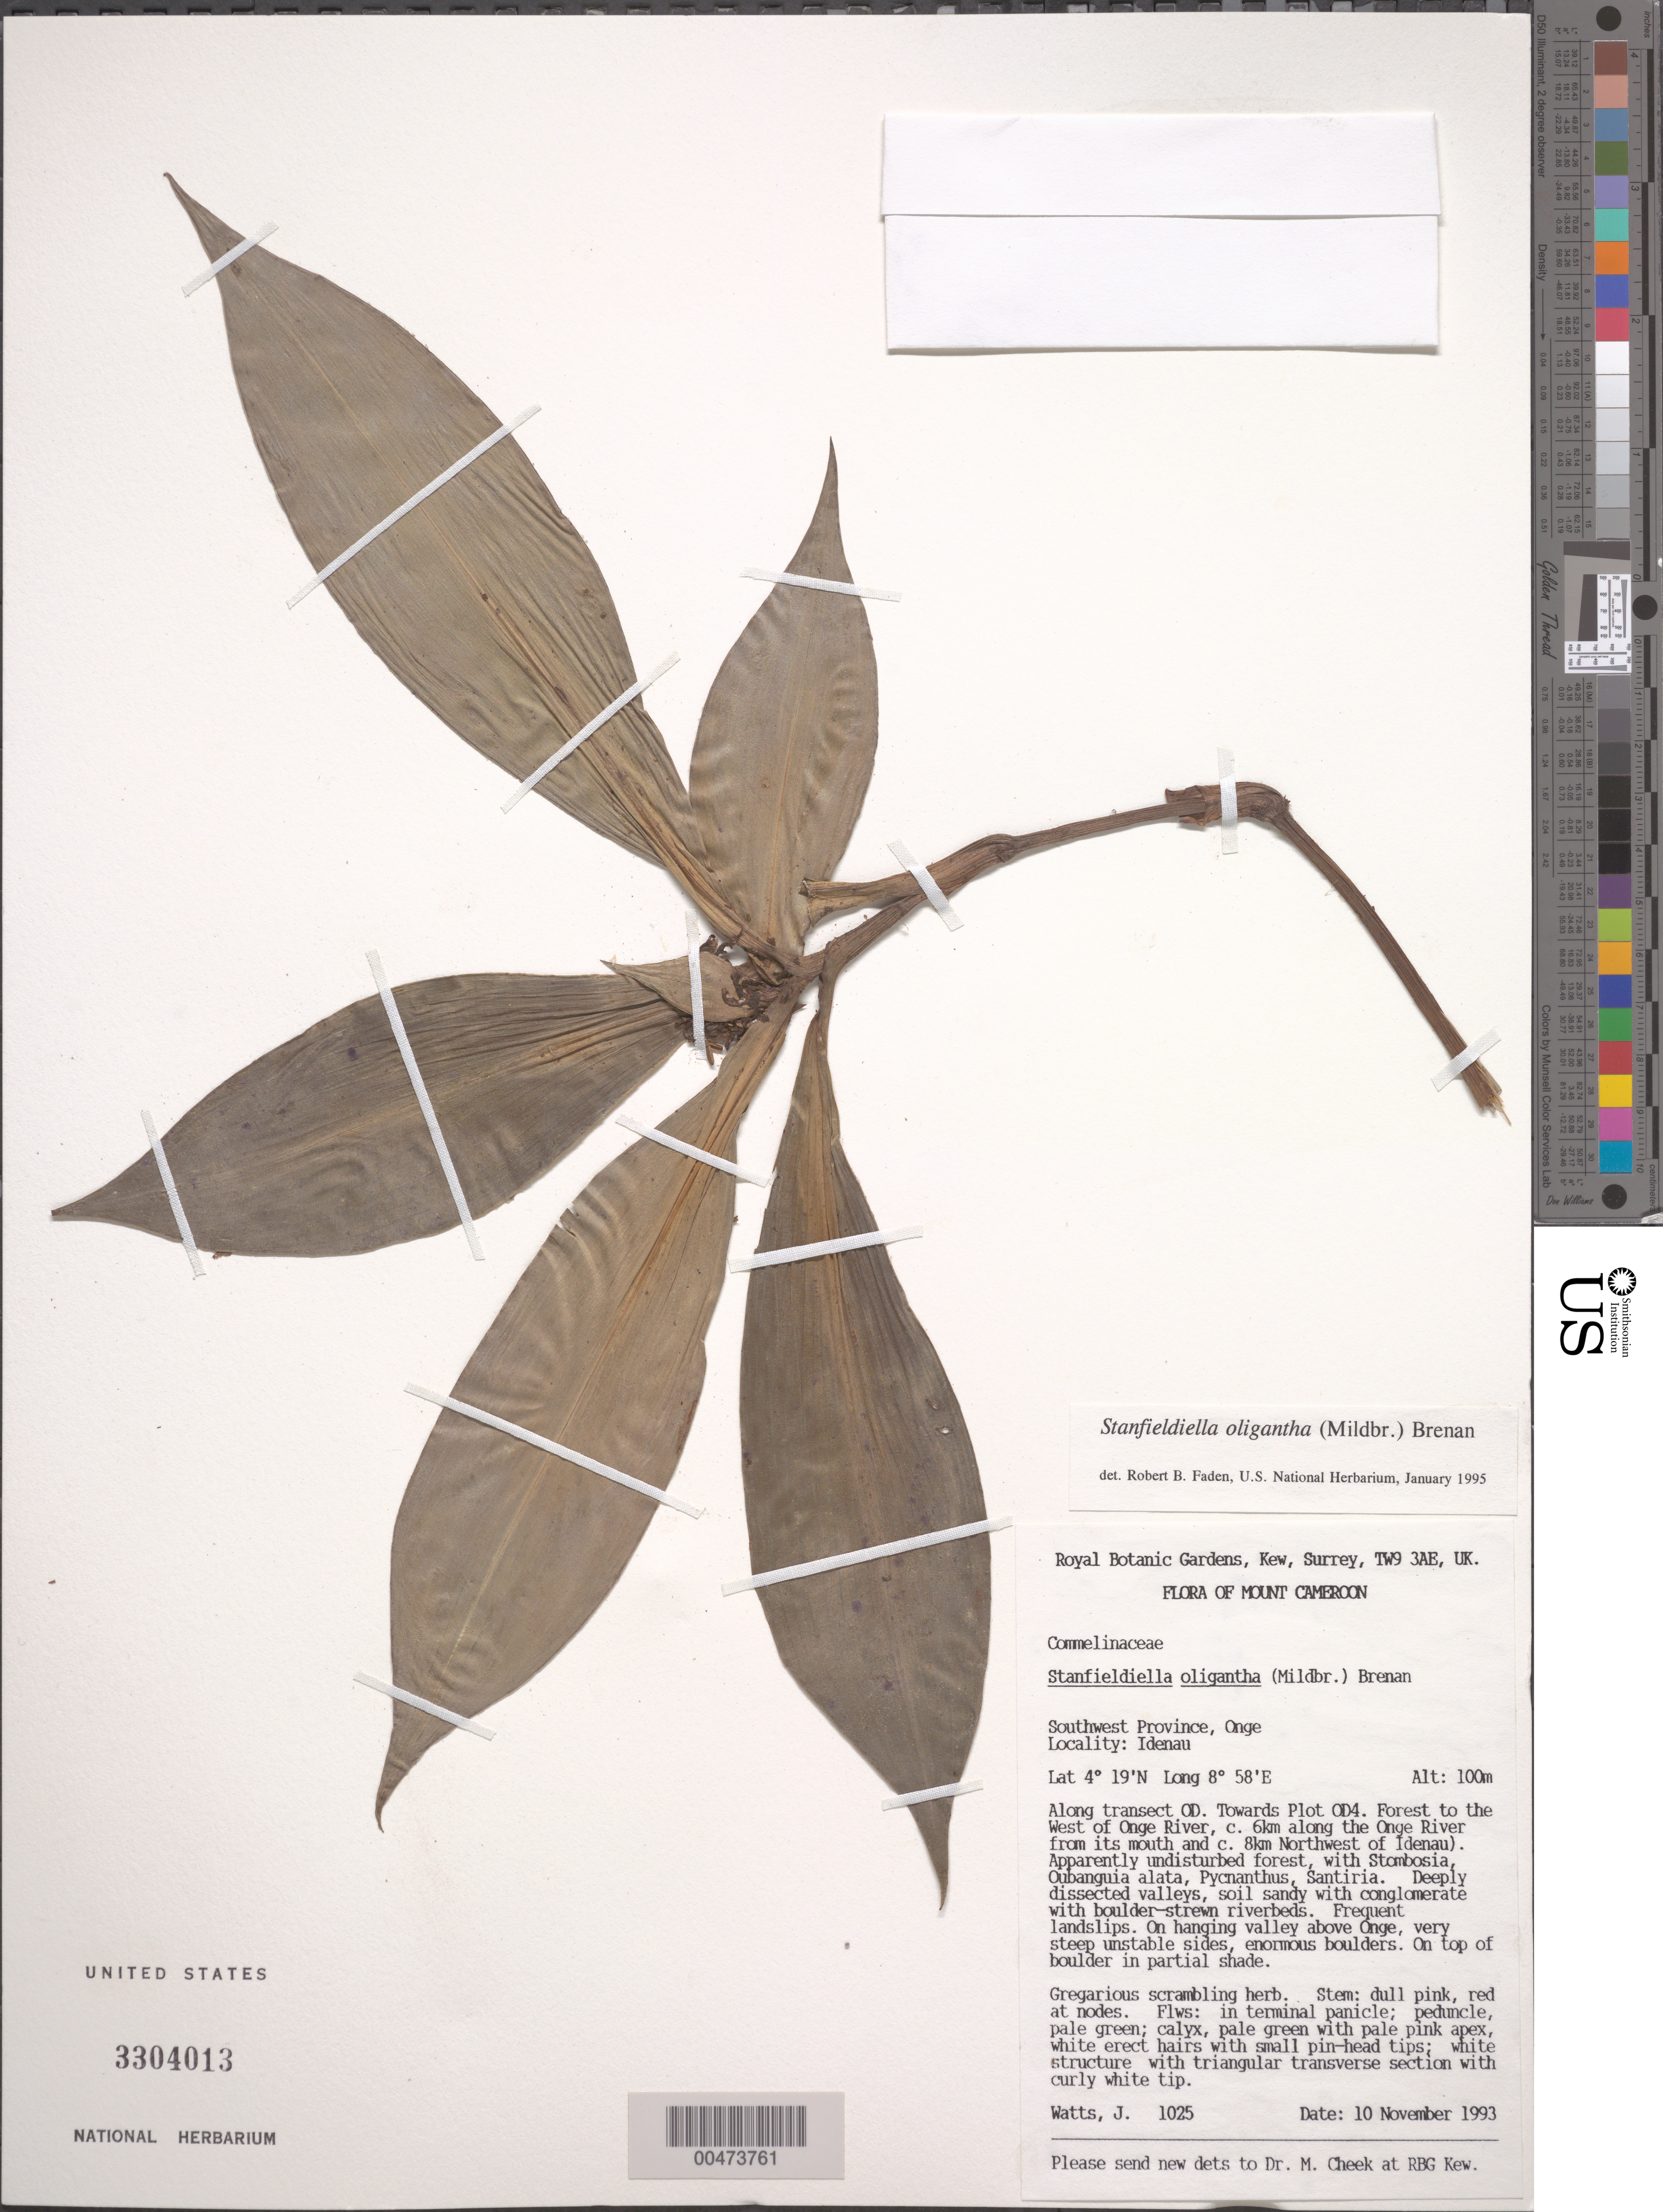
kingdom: Plantae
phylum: Tracheophyta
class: Liliopsida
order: Commelinales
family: Commelinaceae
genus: Stanfieldiella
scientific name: Stanfieldiella oligantha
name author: (Mildbr.) Brenan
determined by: Faden, Robert B., (US), Smithsonian Institution - National Museum of Natural History (UNITED STATES)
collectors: J. Watts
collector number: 1025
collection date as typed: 10 Nov 1993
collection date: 1993-11-10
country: Cameroon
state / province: Sud-Ouest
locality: Onge, idenao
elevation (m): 100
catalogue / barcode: US 3304013